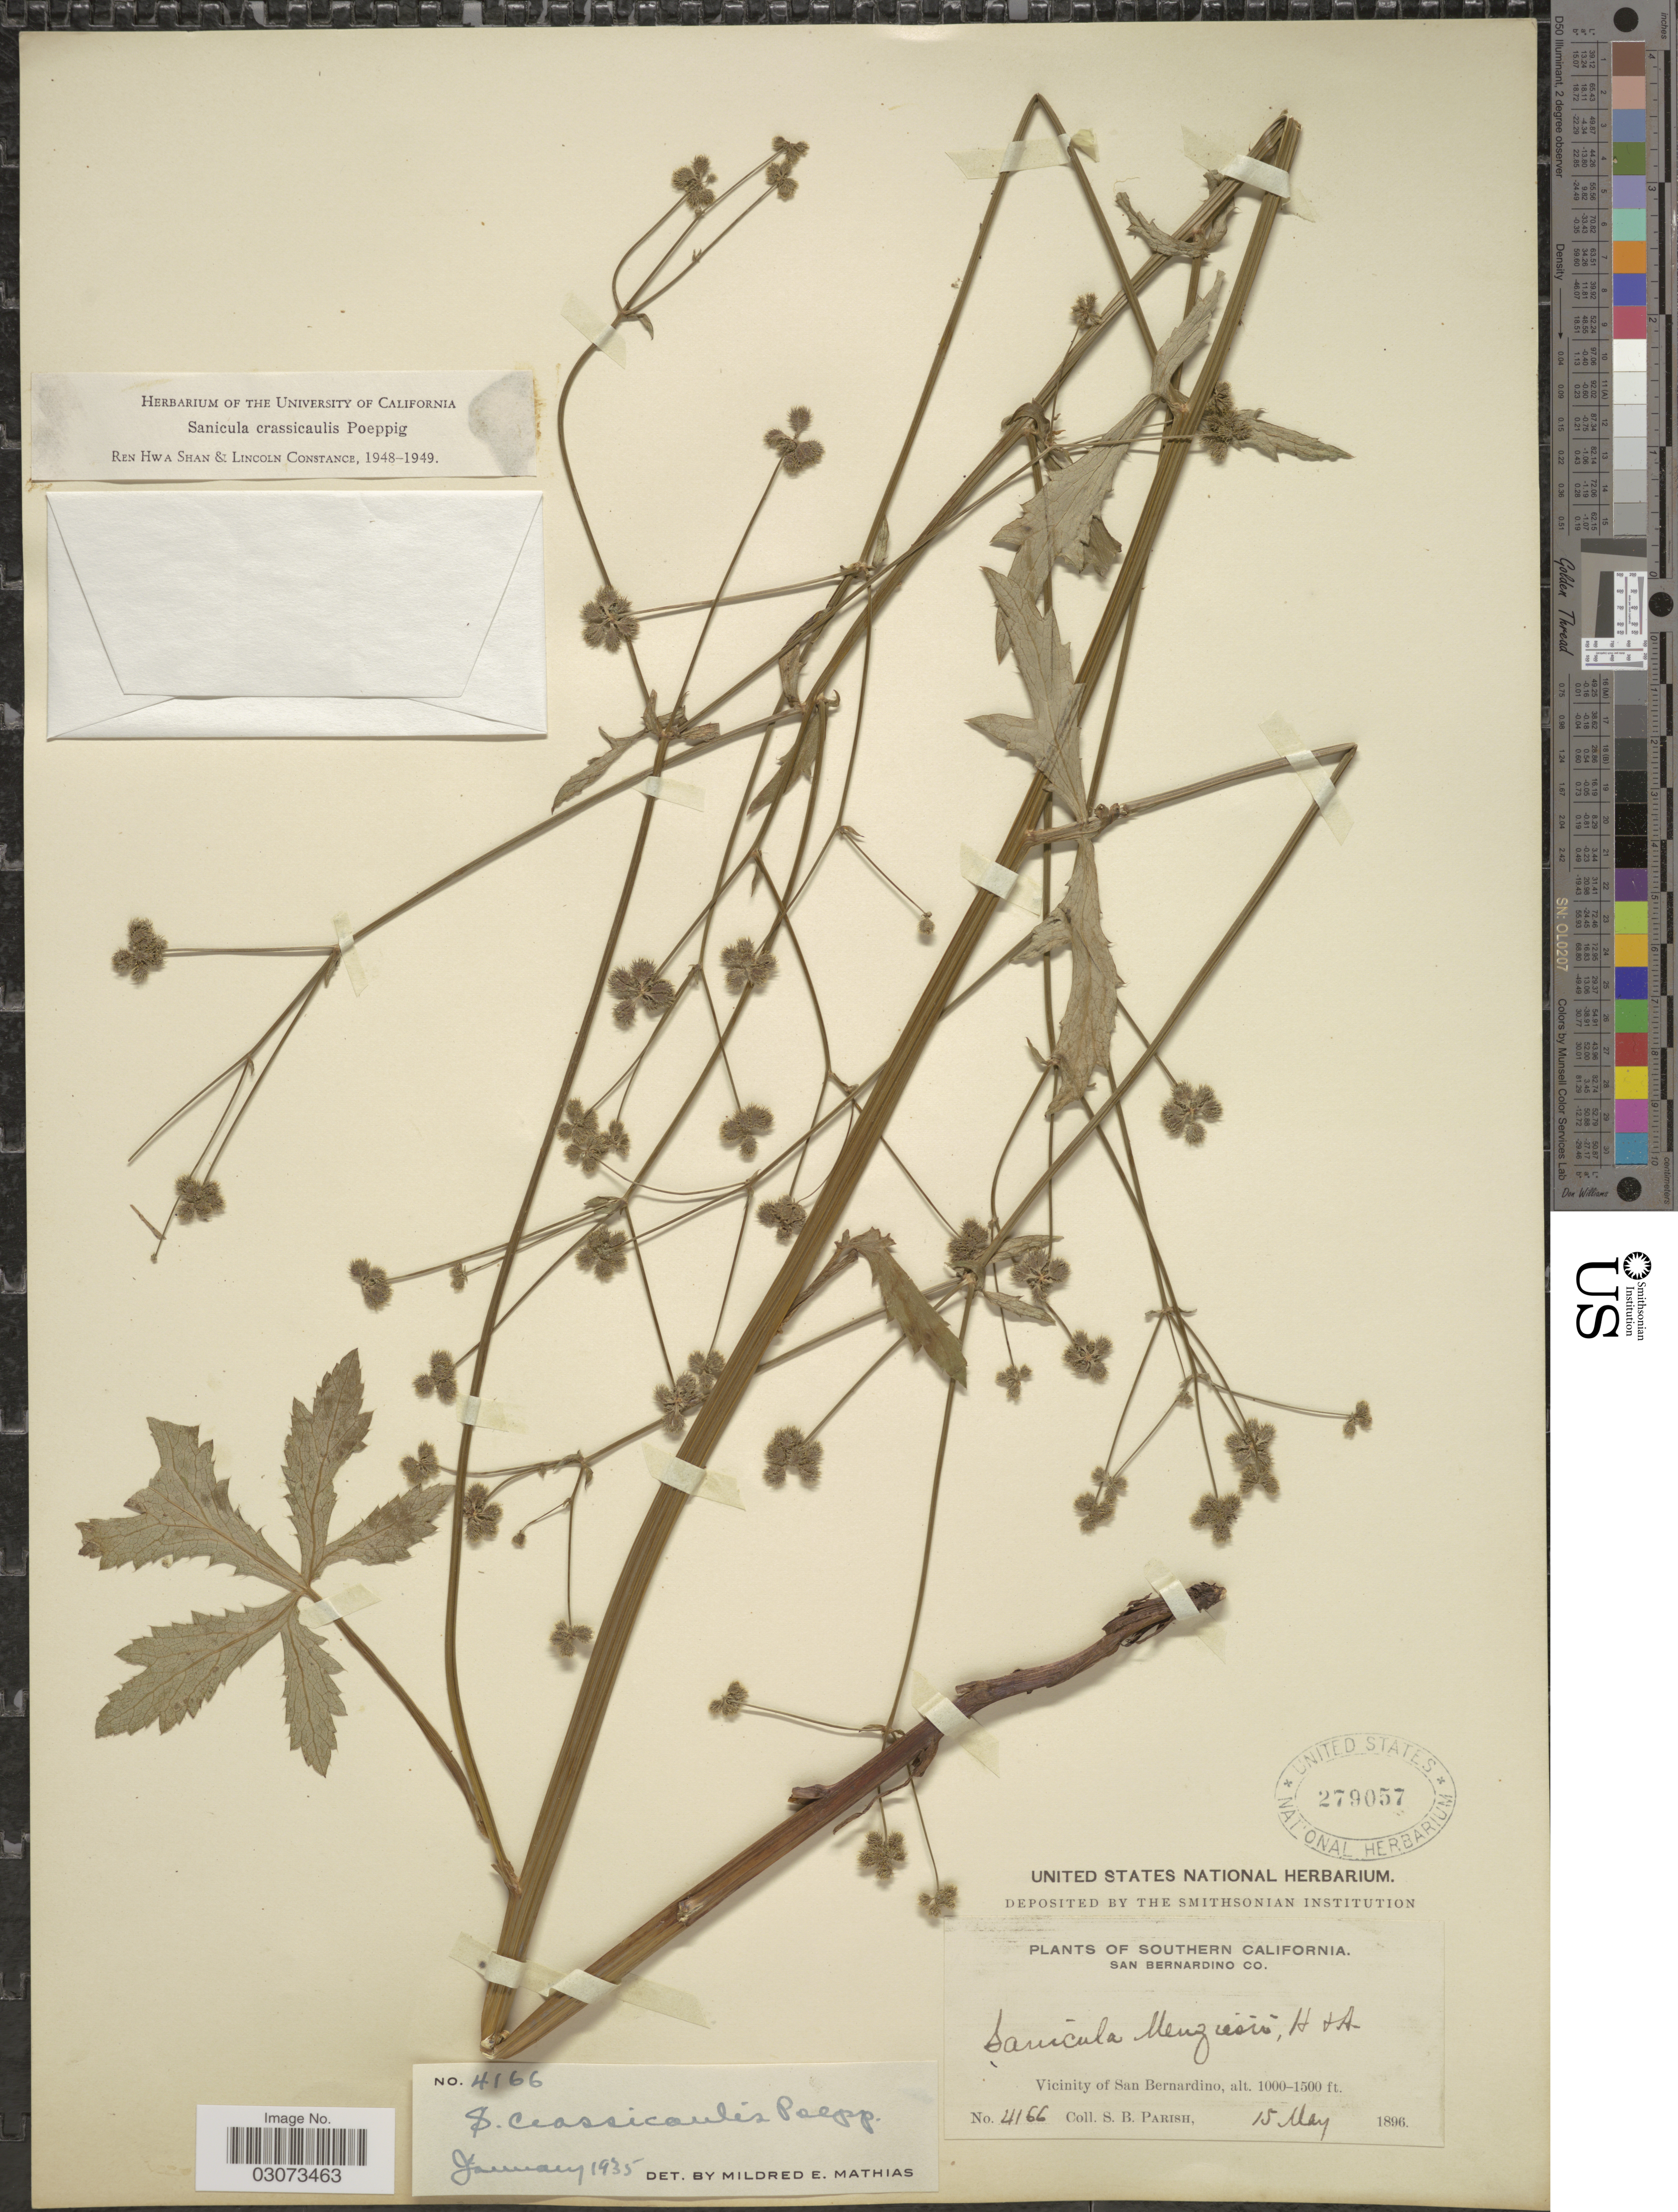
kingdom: Plantae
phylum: Tracheophyta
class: Magnoliopsida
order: Apiales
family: Apiaceae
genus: Sanicula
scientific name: Sanicula crassicaulis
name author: Poepp. ex DC.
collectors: S. B. Parish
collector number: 4166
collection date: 1896-05-15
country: United States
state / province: California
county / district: San Bernardino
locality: Southern California. San Bernadino Co. Vicinity of San Bernardino.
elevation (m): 305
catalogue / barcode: US 279057